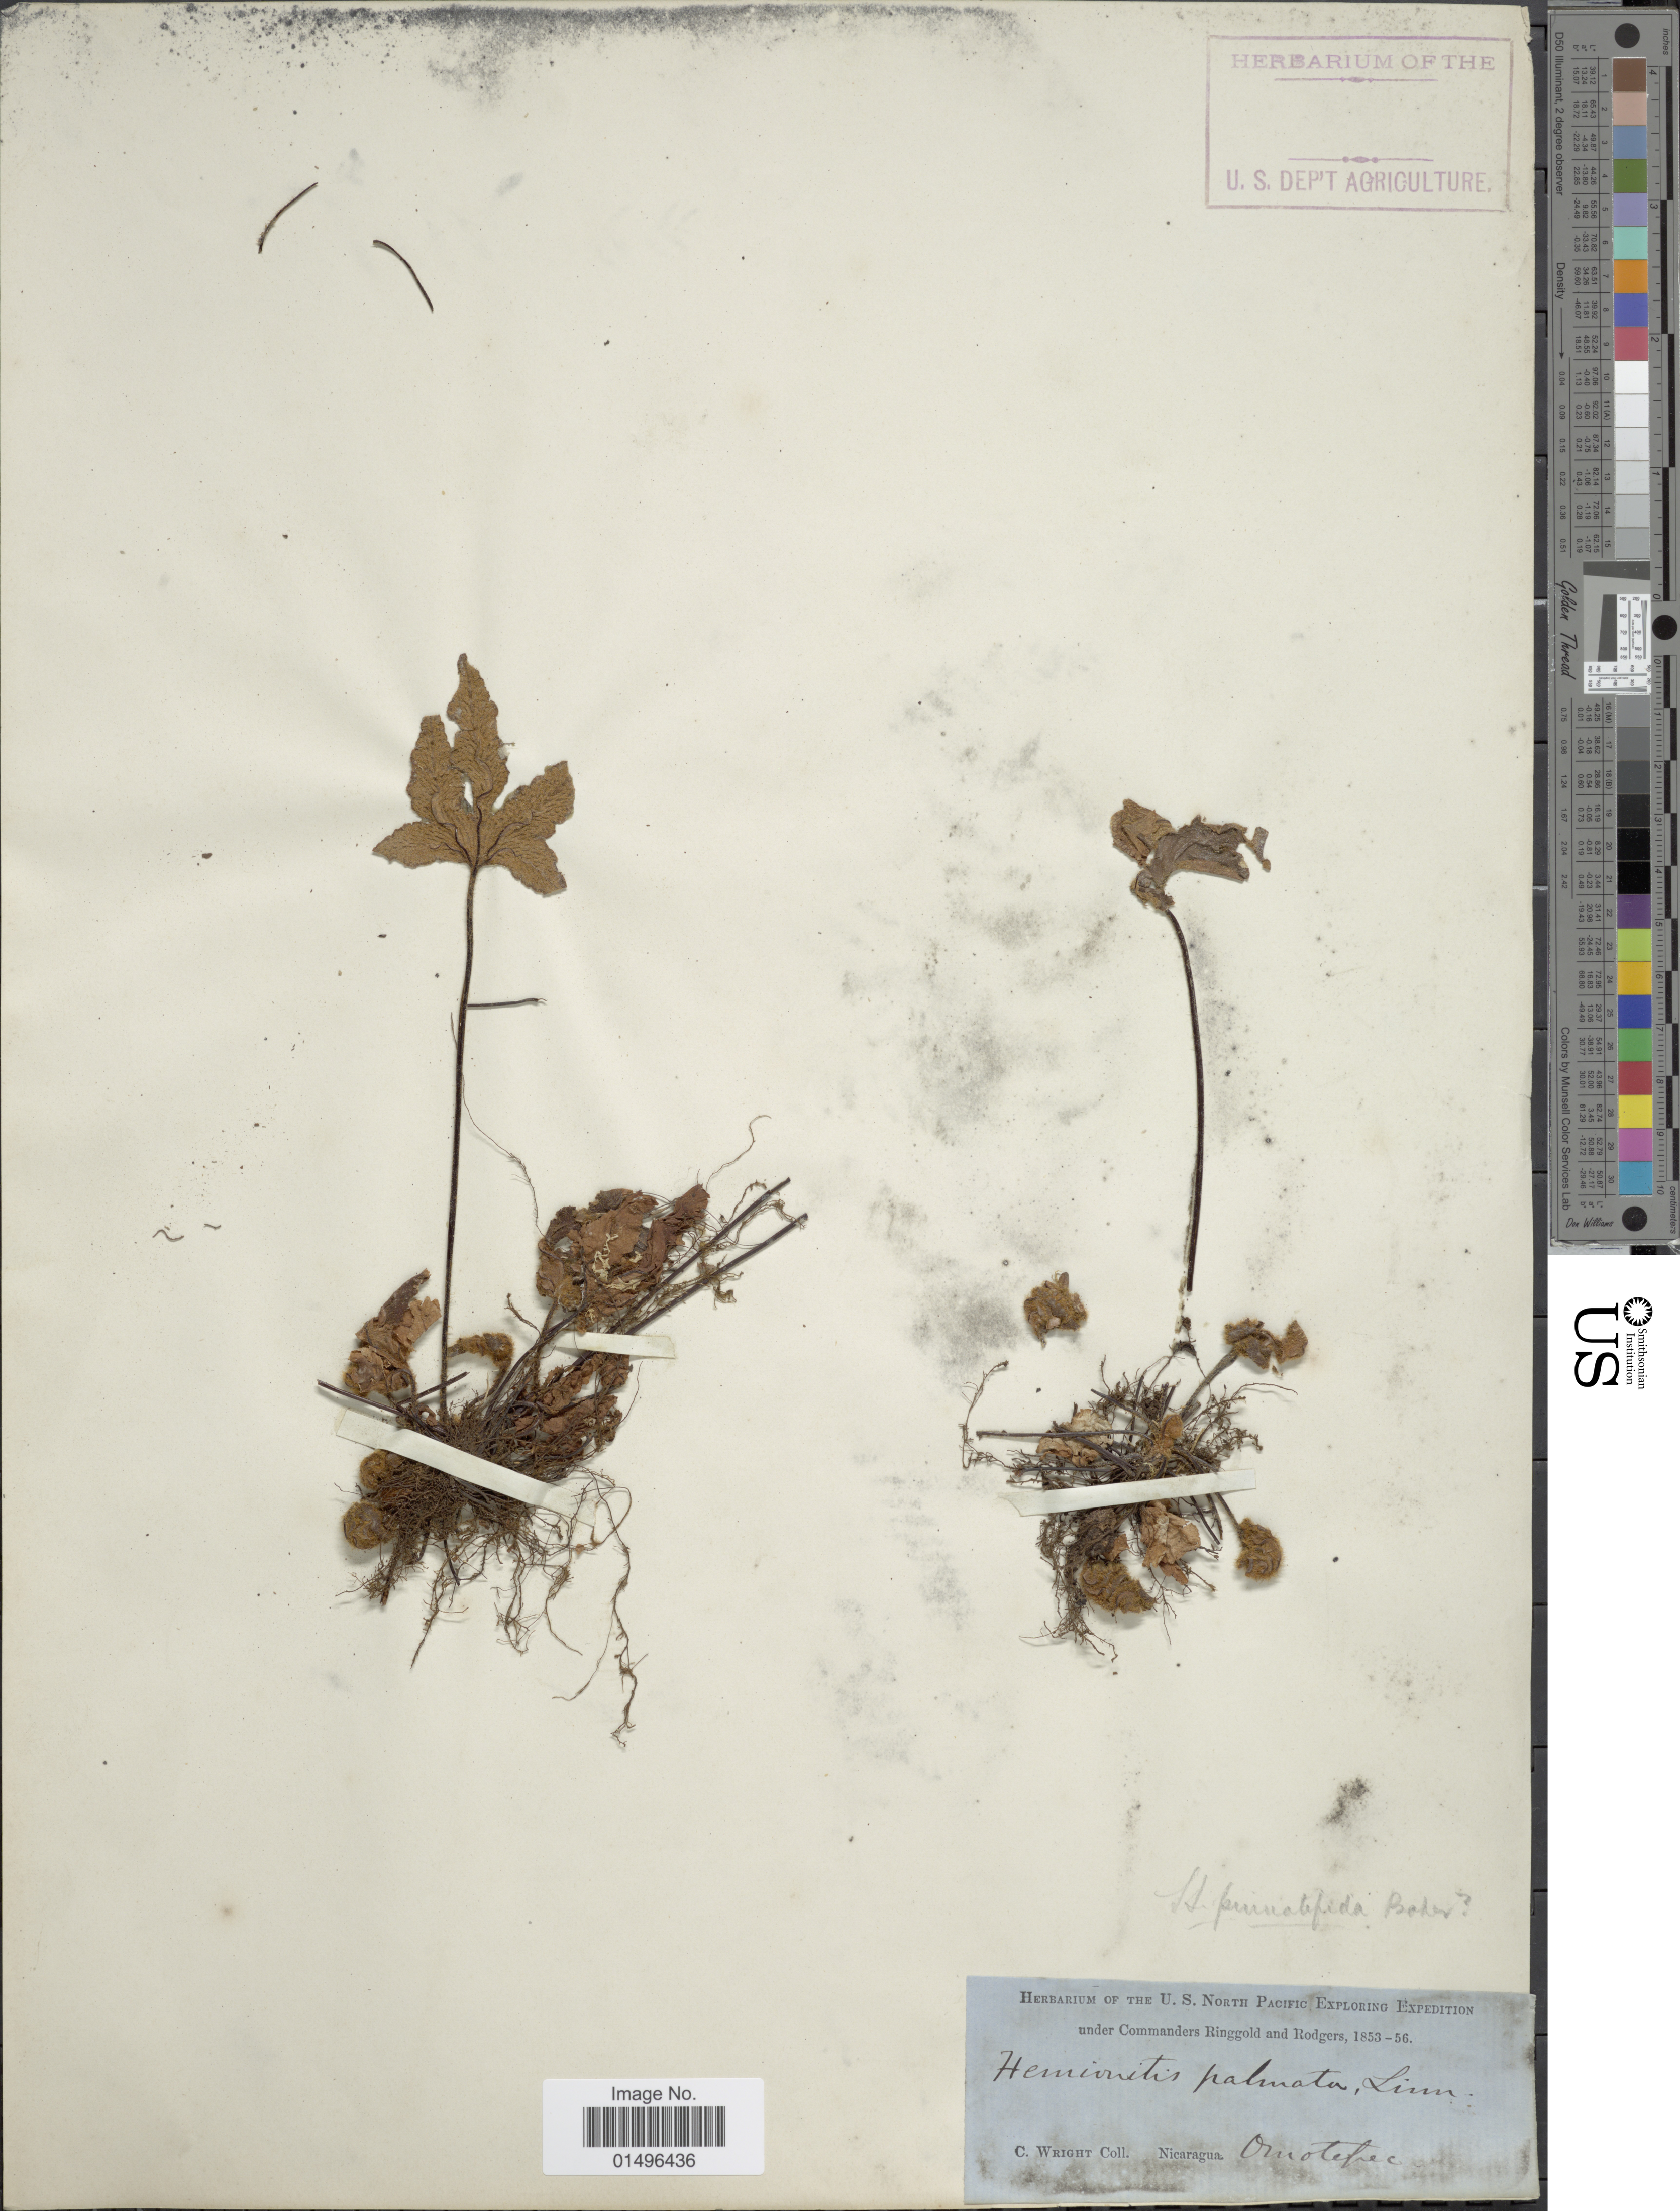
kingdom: Plantae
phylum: Tracheophyta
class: Polypodiopsida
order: Polypodiales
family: Pteridaceae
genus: Hemionitis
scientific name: Hemionitis pinnatifida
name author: Baker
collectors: C. Wright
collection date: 1853/1856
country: Nicaragua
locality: Nicaragua, Omotepec.